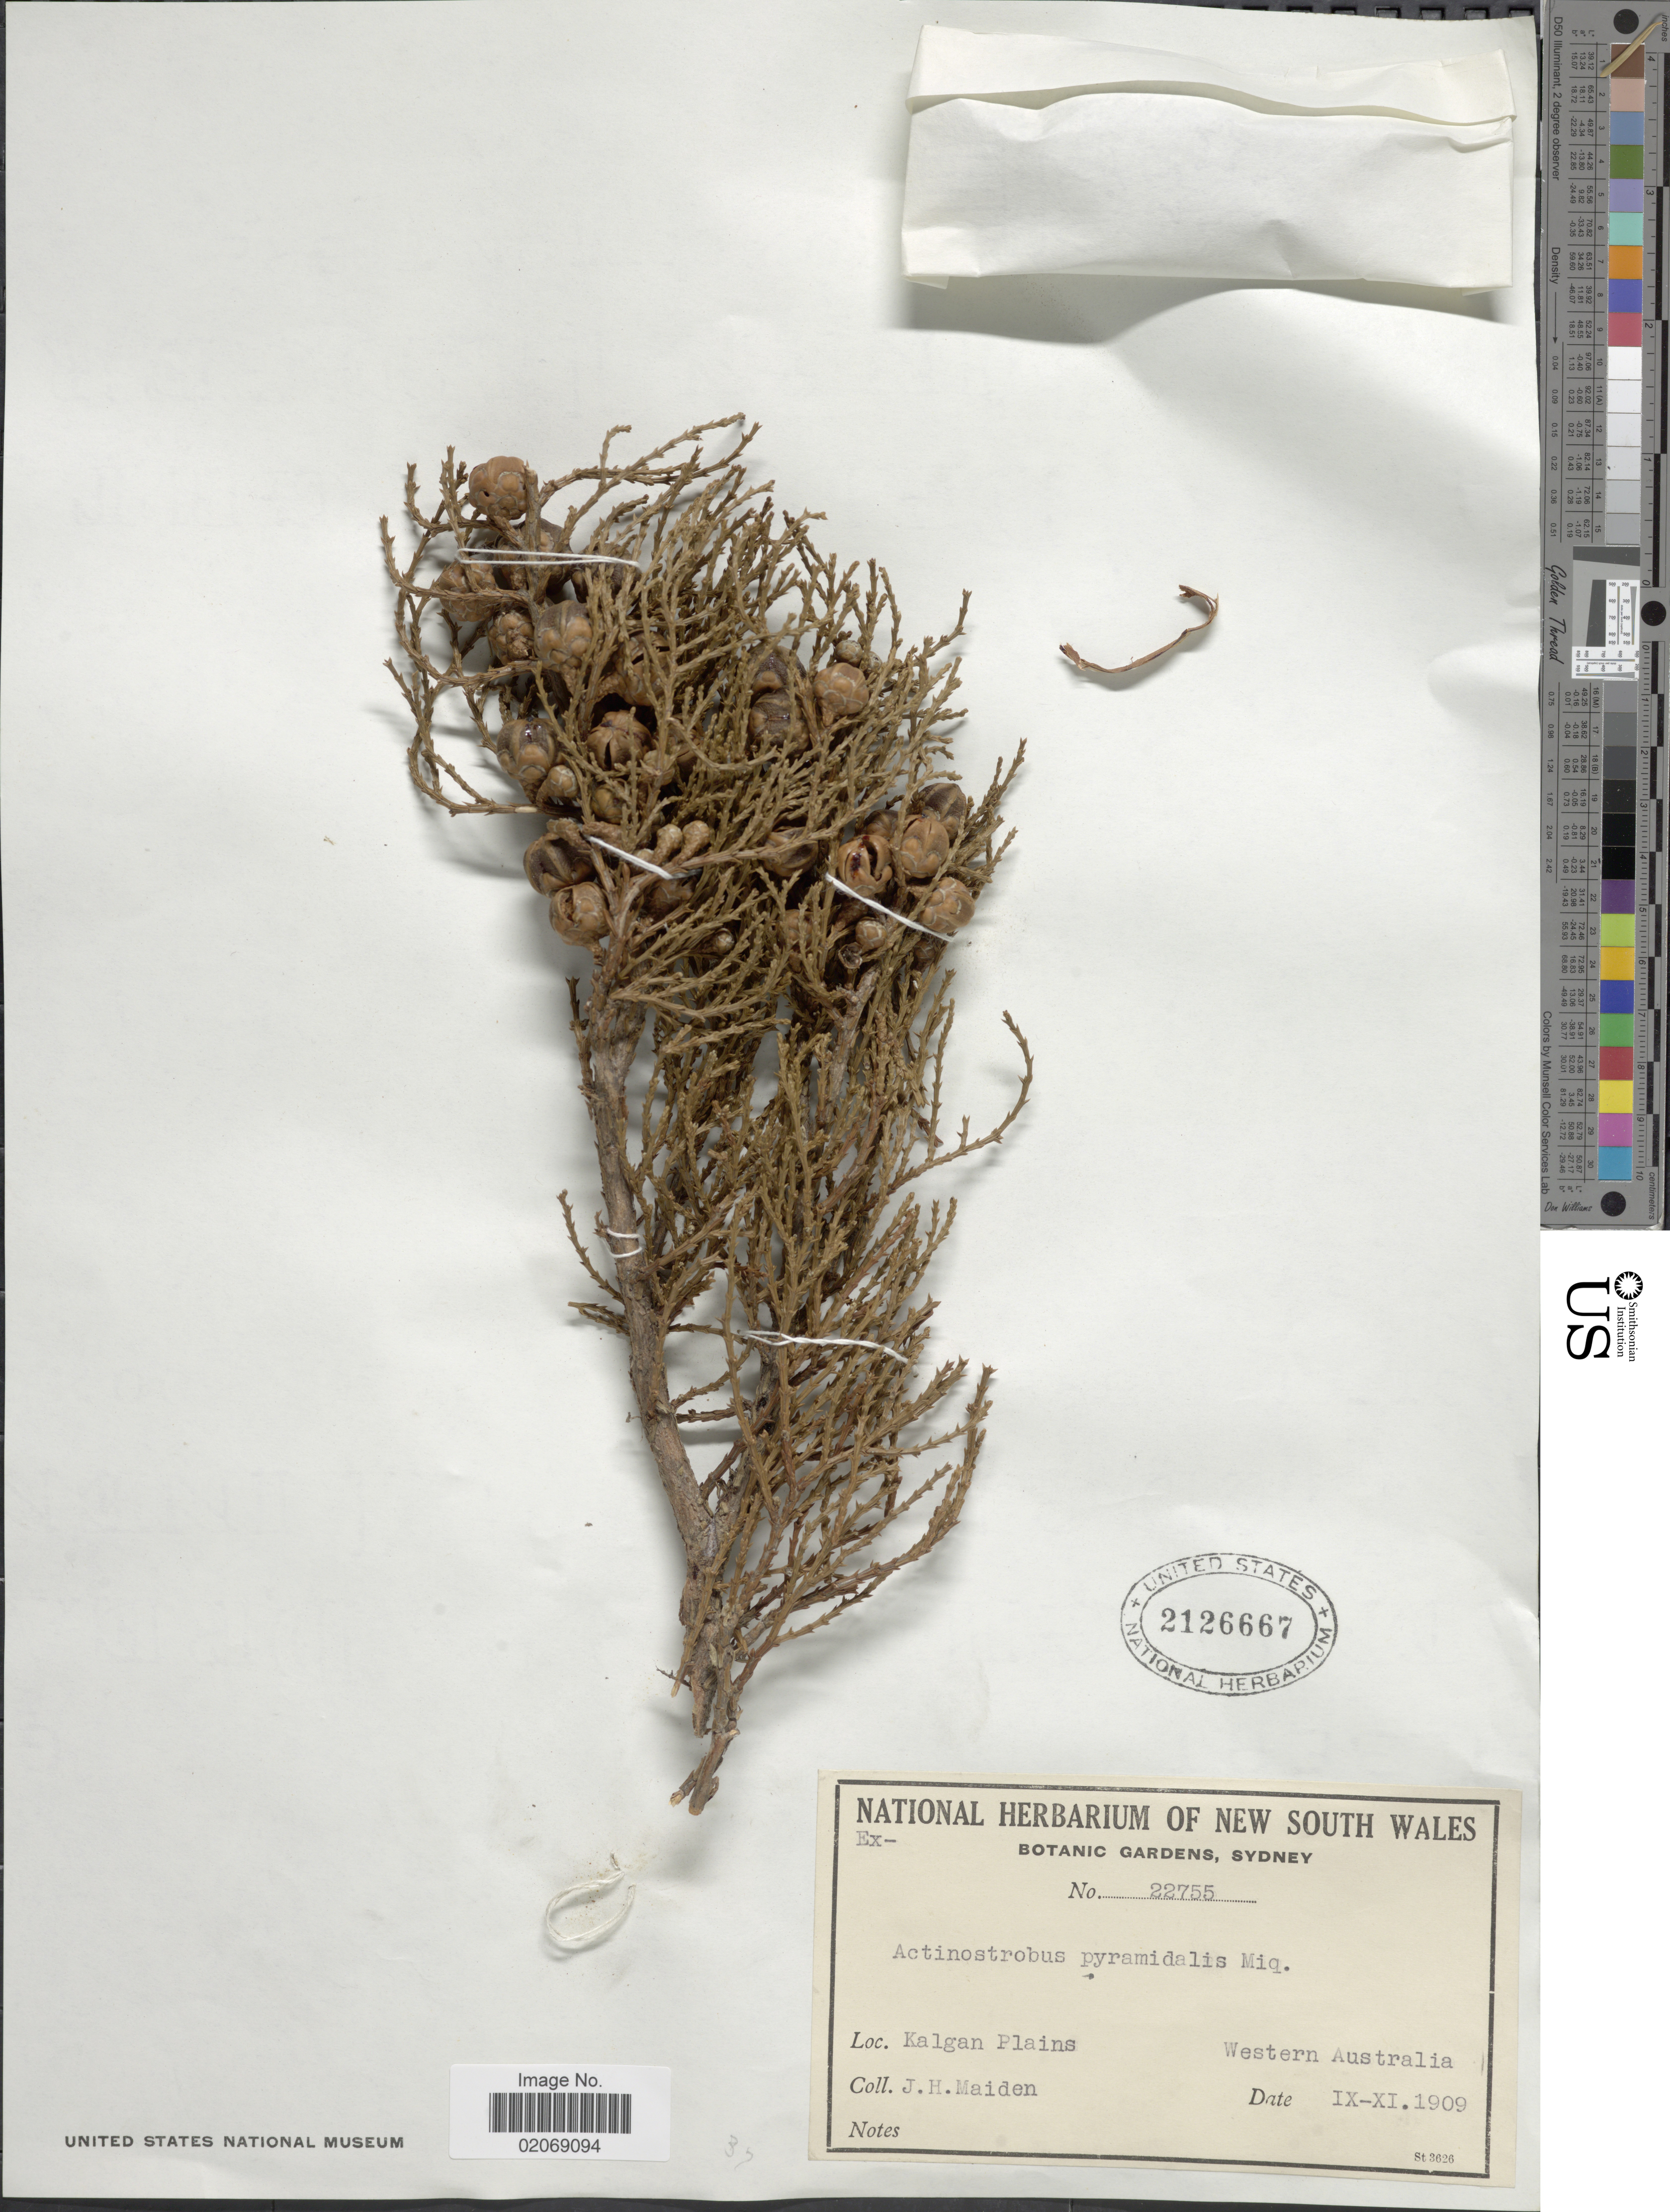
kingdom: Plantae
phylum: Tracheophyta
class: Pinopsida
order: Pinales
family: Cupressaceae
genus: Actinostrobus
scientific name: Actinostrobus pyramidalis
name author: Miq.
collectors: J. Maiden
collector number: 22755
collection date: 1909-09/1909-11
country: Australia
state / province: Western Australia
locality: Kalgan Plains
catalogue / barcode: US 2126667